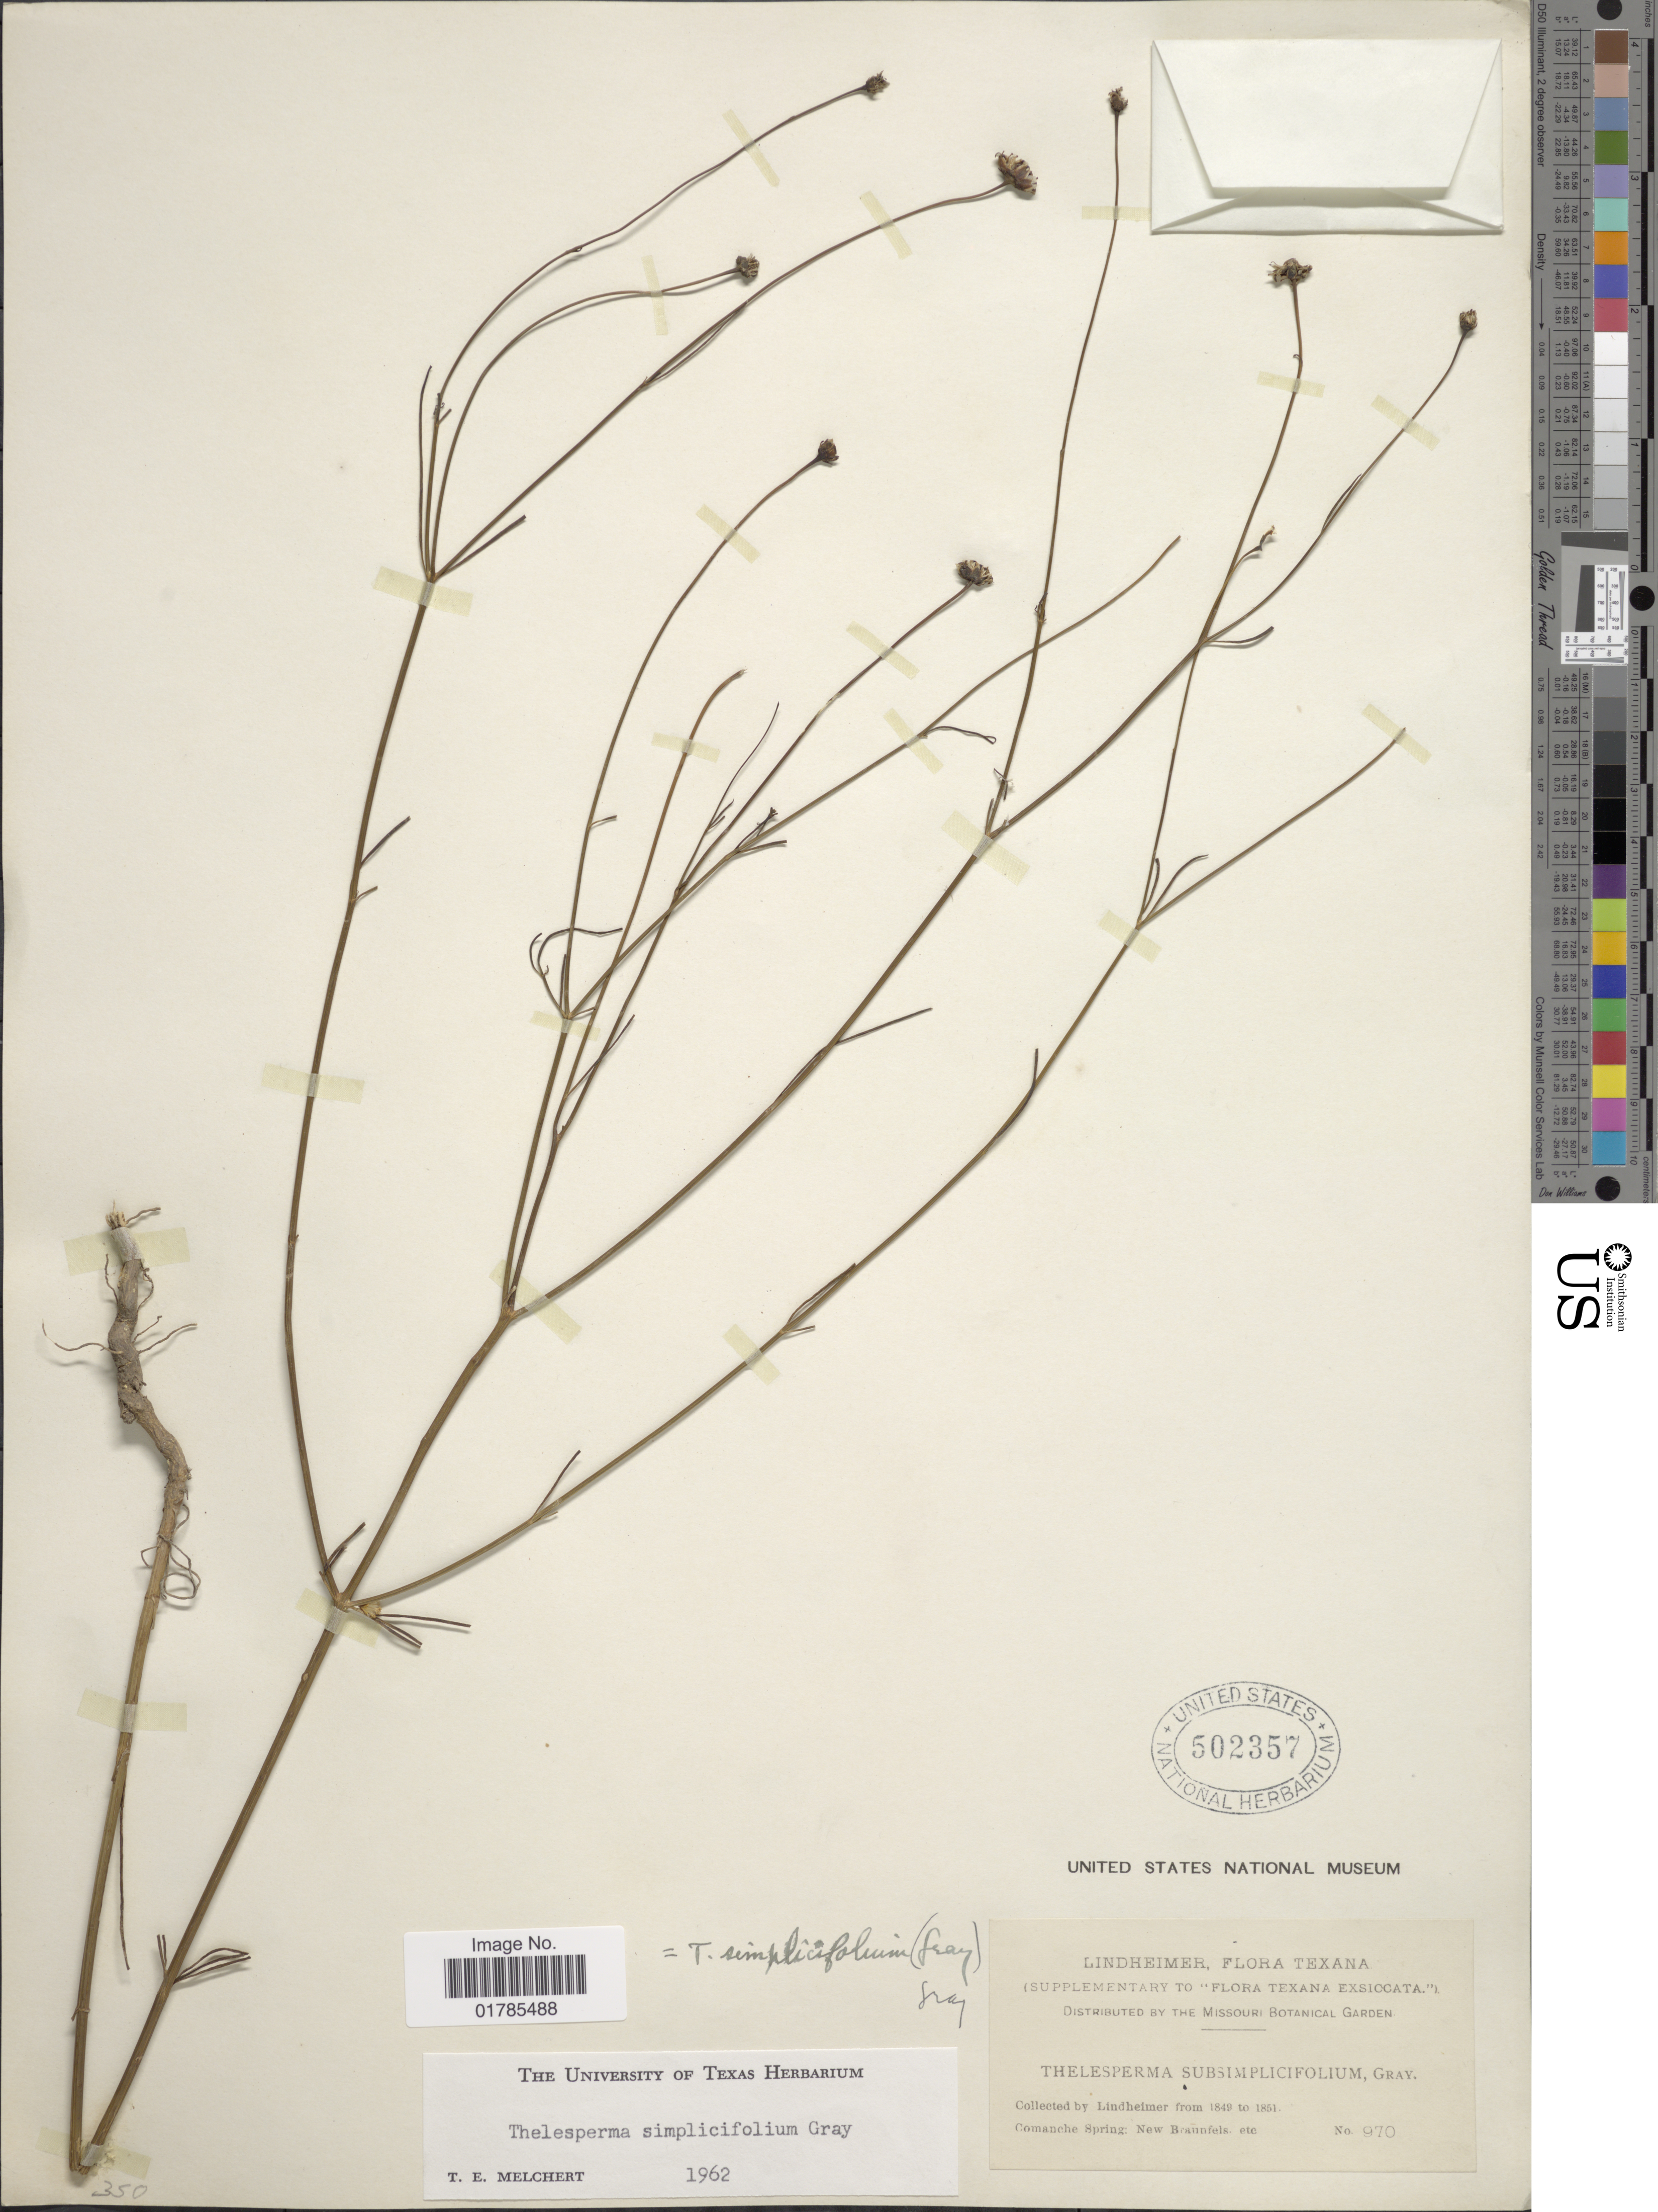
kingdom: Plantae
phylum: Tracheophyta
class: Magnoliopsida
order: Asterales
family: Asteraceae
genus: Thelesperma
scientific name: Thelesperma simplicifolium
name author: A. Gray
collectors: -. Lindheimer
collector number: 970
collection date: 1849/1851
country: United States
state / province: Texas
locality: Comanche Spring, New Braunfels etc.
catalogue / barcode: US 502357